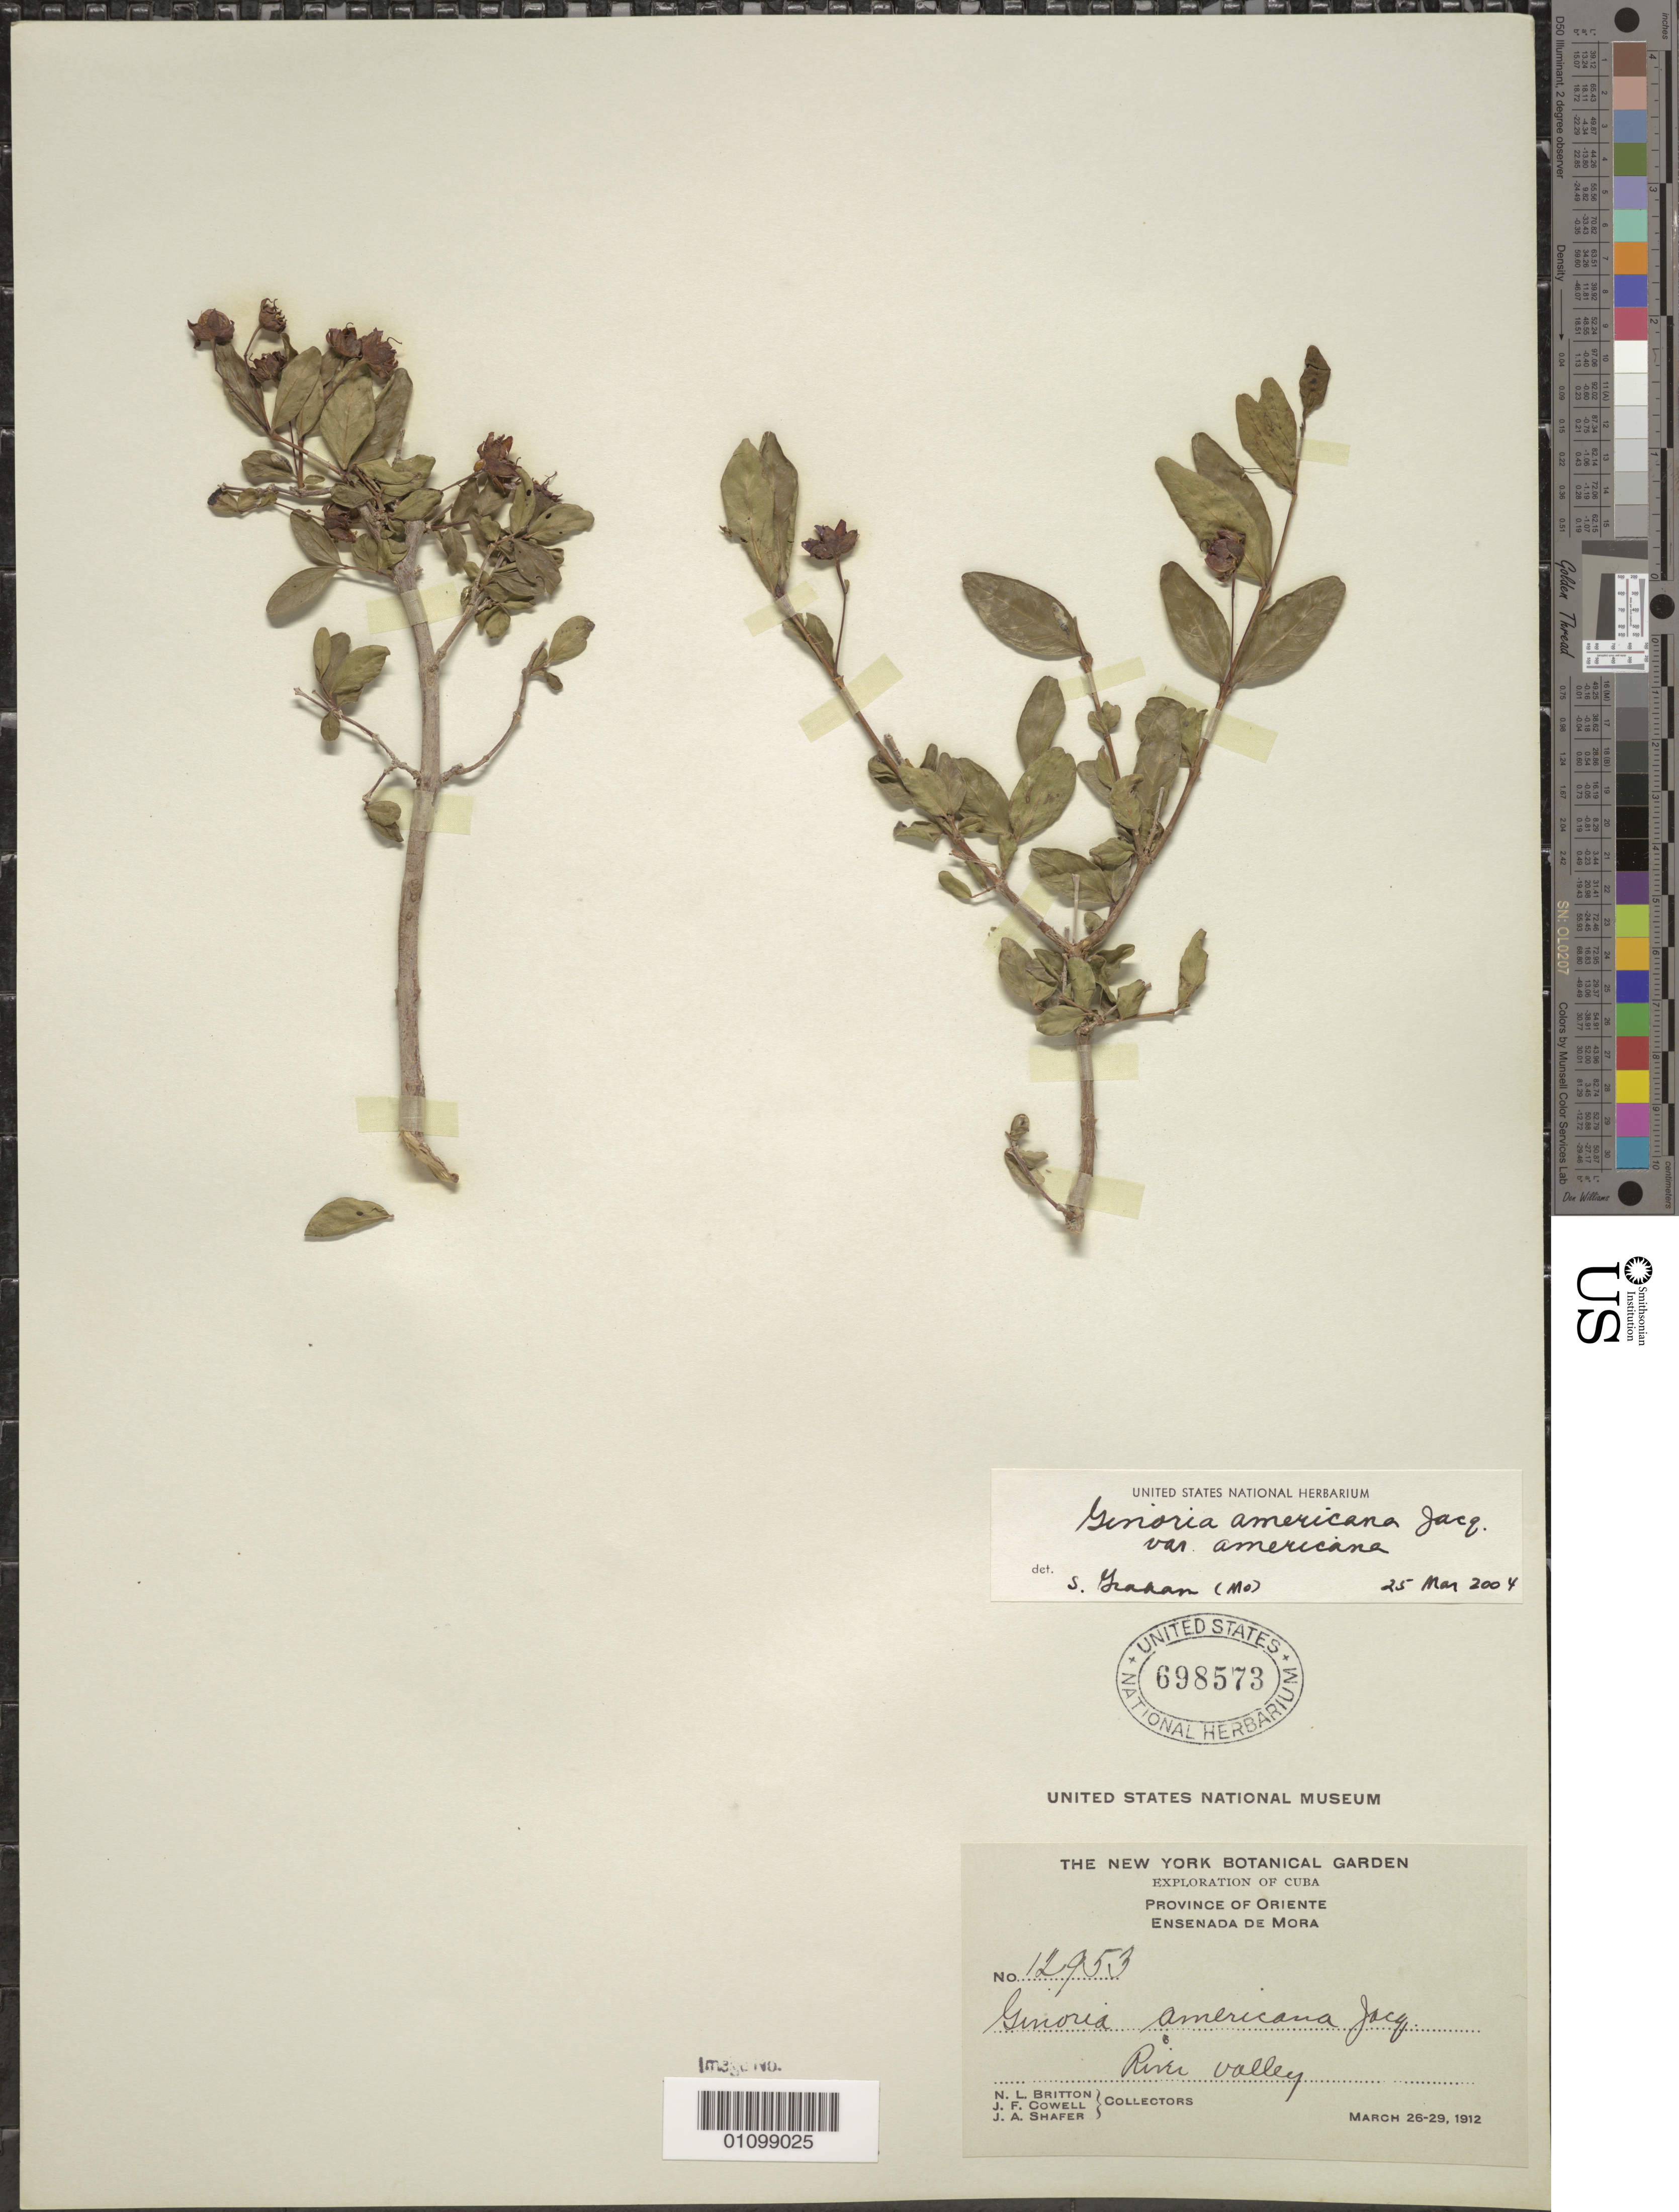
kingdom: Plantae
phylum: Tracheophyta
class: Magnoliopsida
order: Myrtales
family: Lythraceae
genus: Ginoria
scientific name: Ginoria americana var. americana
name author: Jacq.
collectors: N. Britton, J. F. Cowell & J. A. Shafer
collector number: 12953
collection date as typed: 26 Mar 1912 to 29 Mar 1912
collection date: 1912-03-26/1912-03-29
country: Cuba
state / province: Oriente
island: Cuba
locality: Ensenada de Mora River valley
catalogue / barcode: US 698573